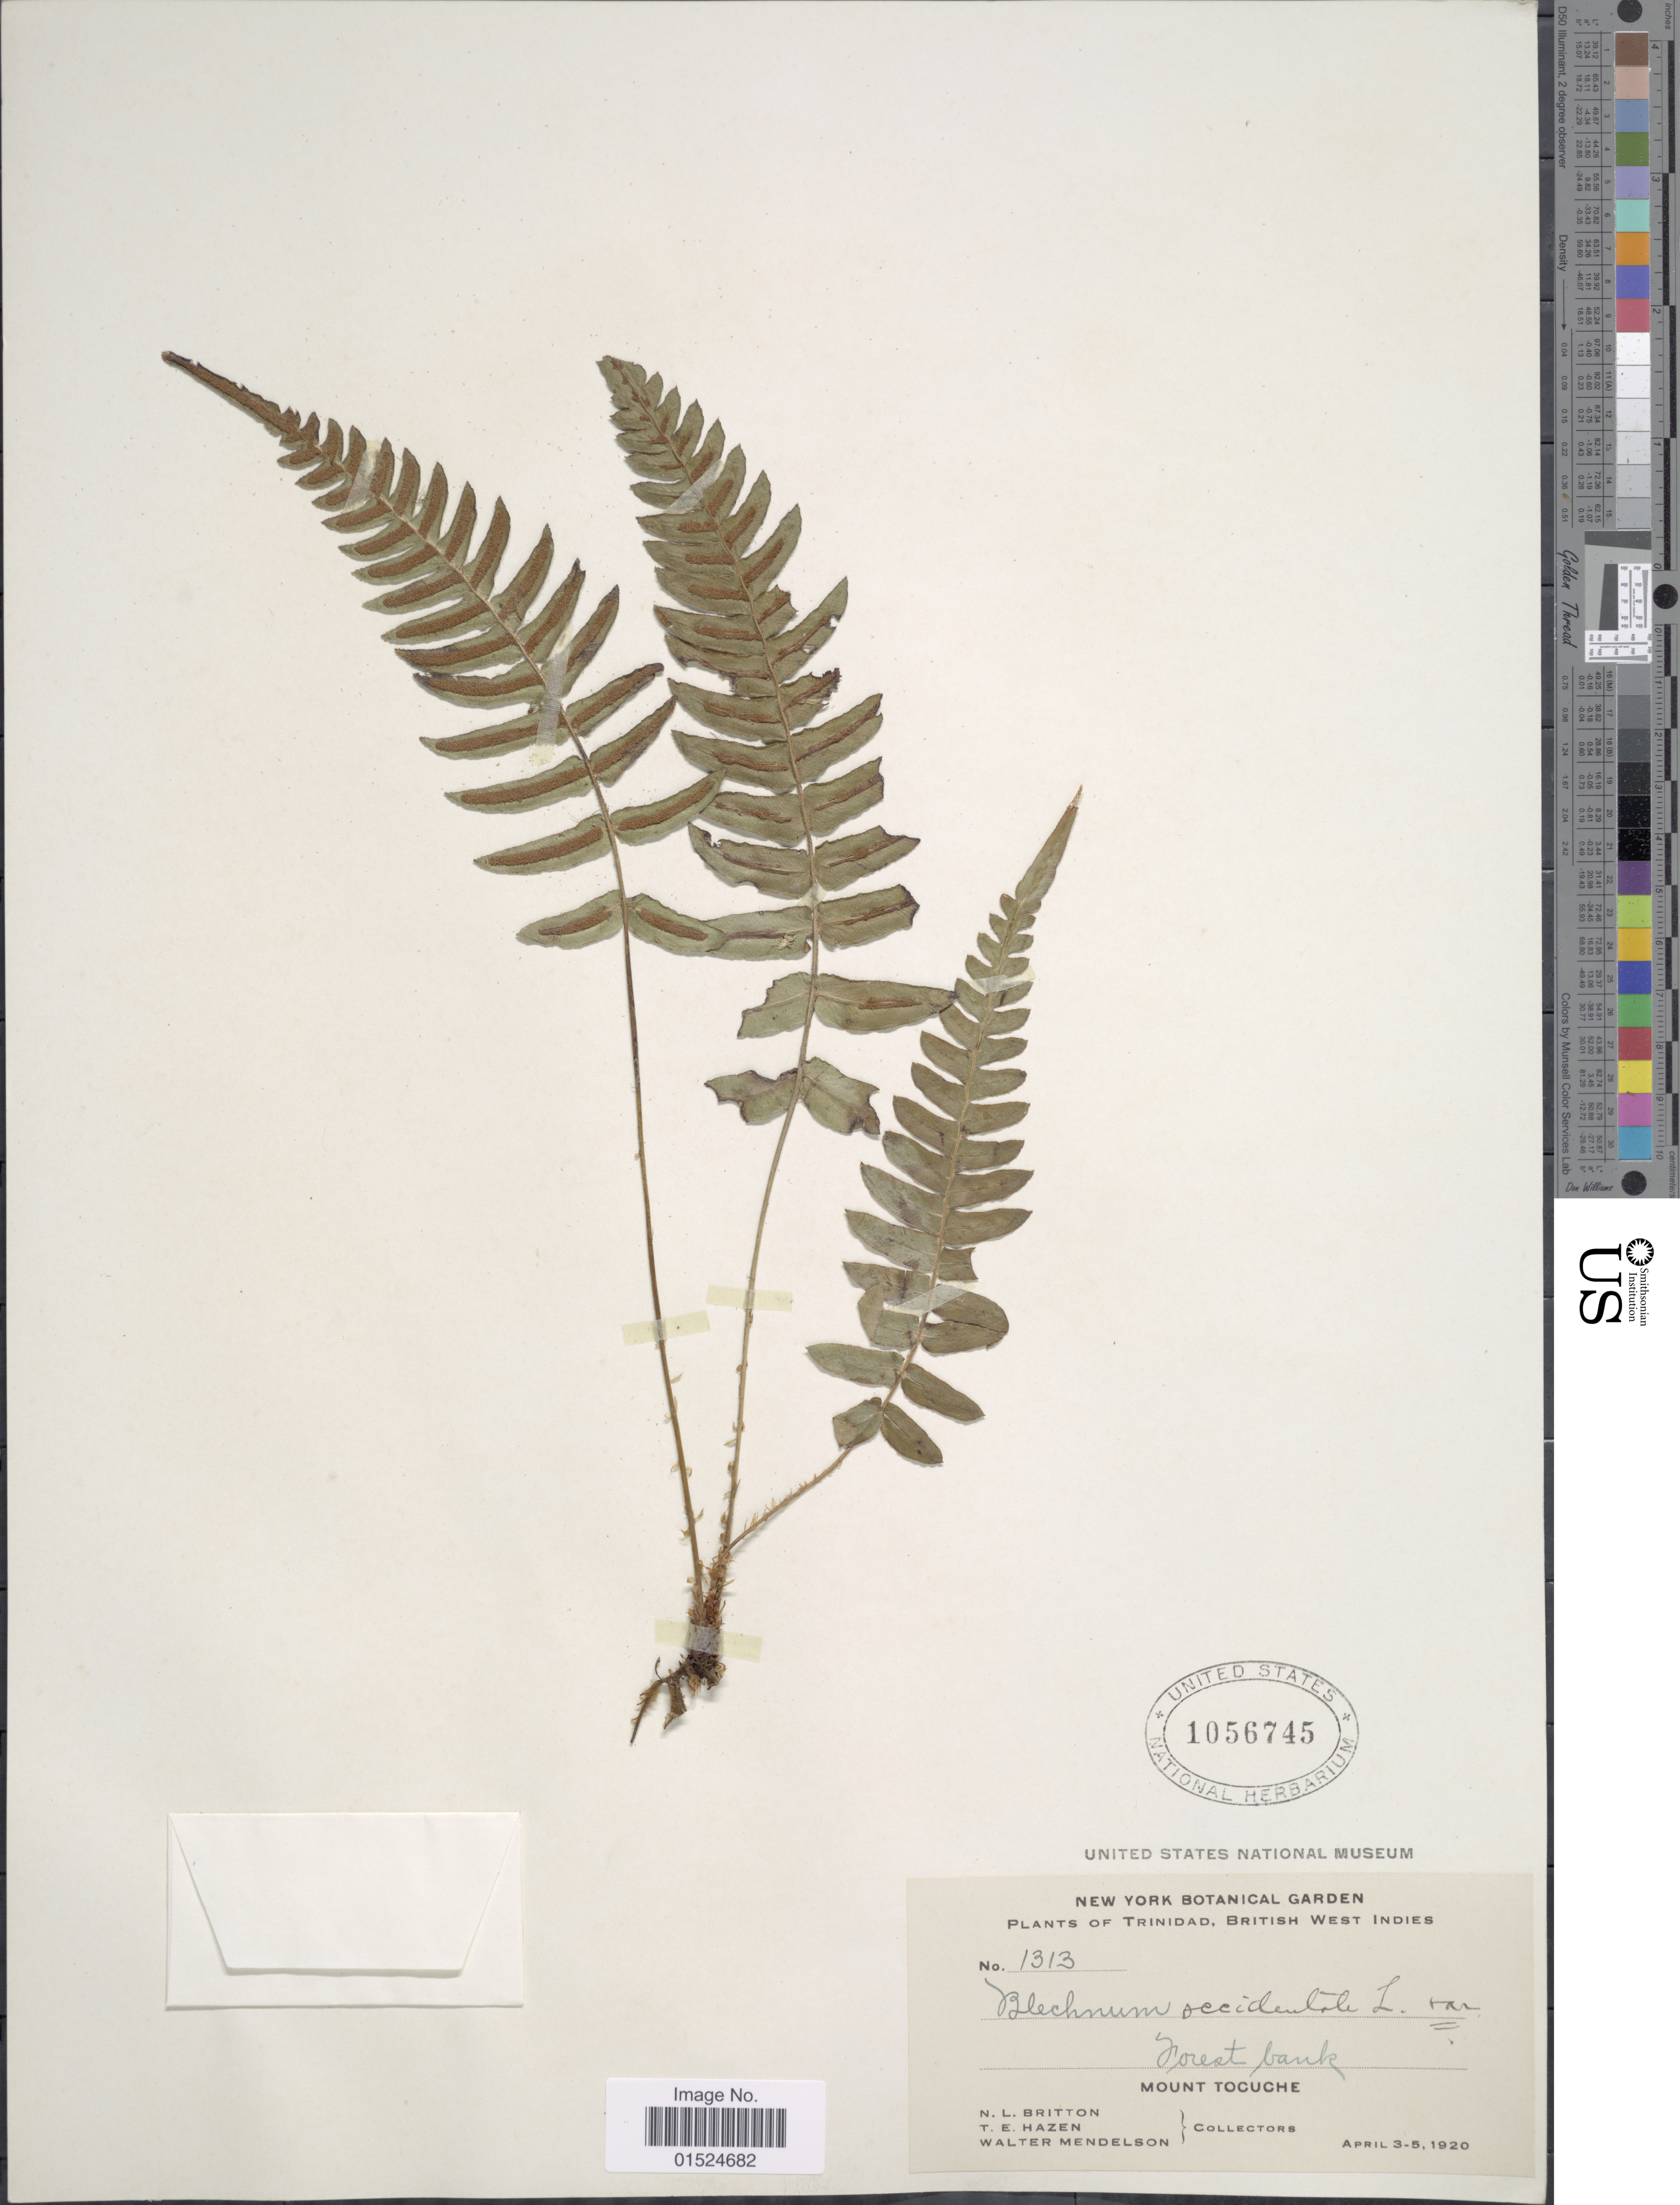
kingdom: Plantae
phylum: Tracheophyta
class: Polypodiopsida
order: Polypodiales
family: Blechnaceae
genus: Blechnum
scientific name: Blechnum falciculatum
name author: C. Presl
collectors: N. Britton, T. E. Hazen & W. Mendelson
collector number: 1313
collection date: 1920-04-03/1920-04-05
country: Trinidad and Tobago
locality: Trinidad, British West Indies, Mount Tocuche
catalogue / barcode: US 1056745